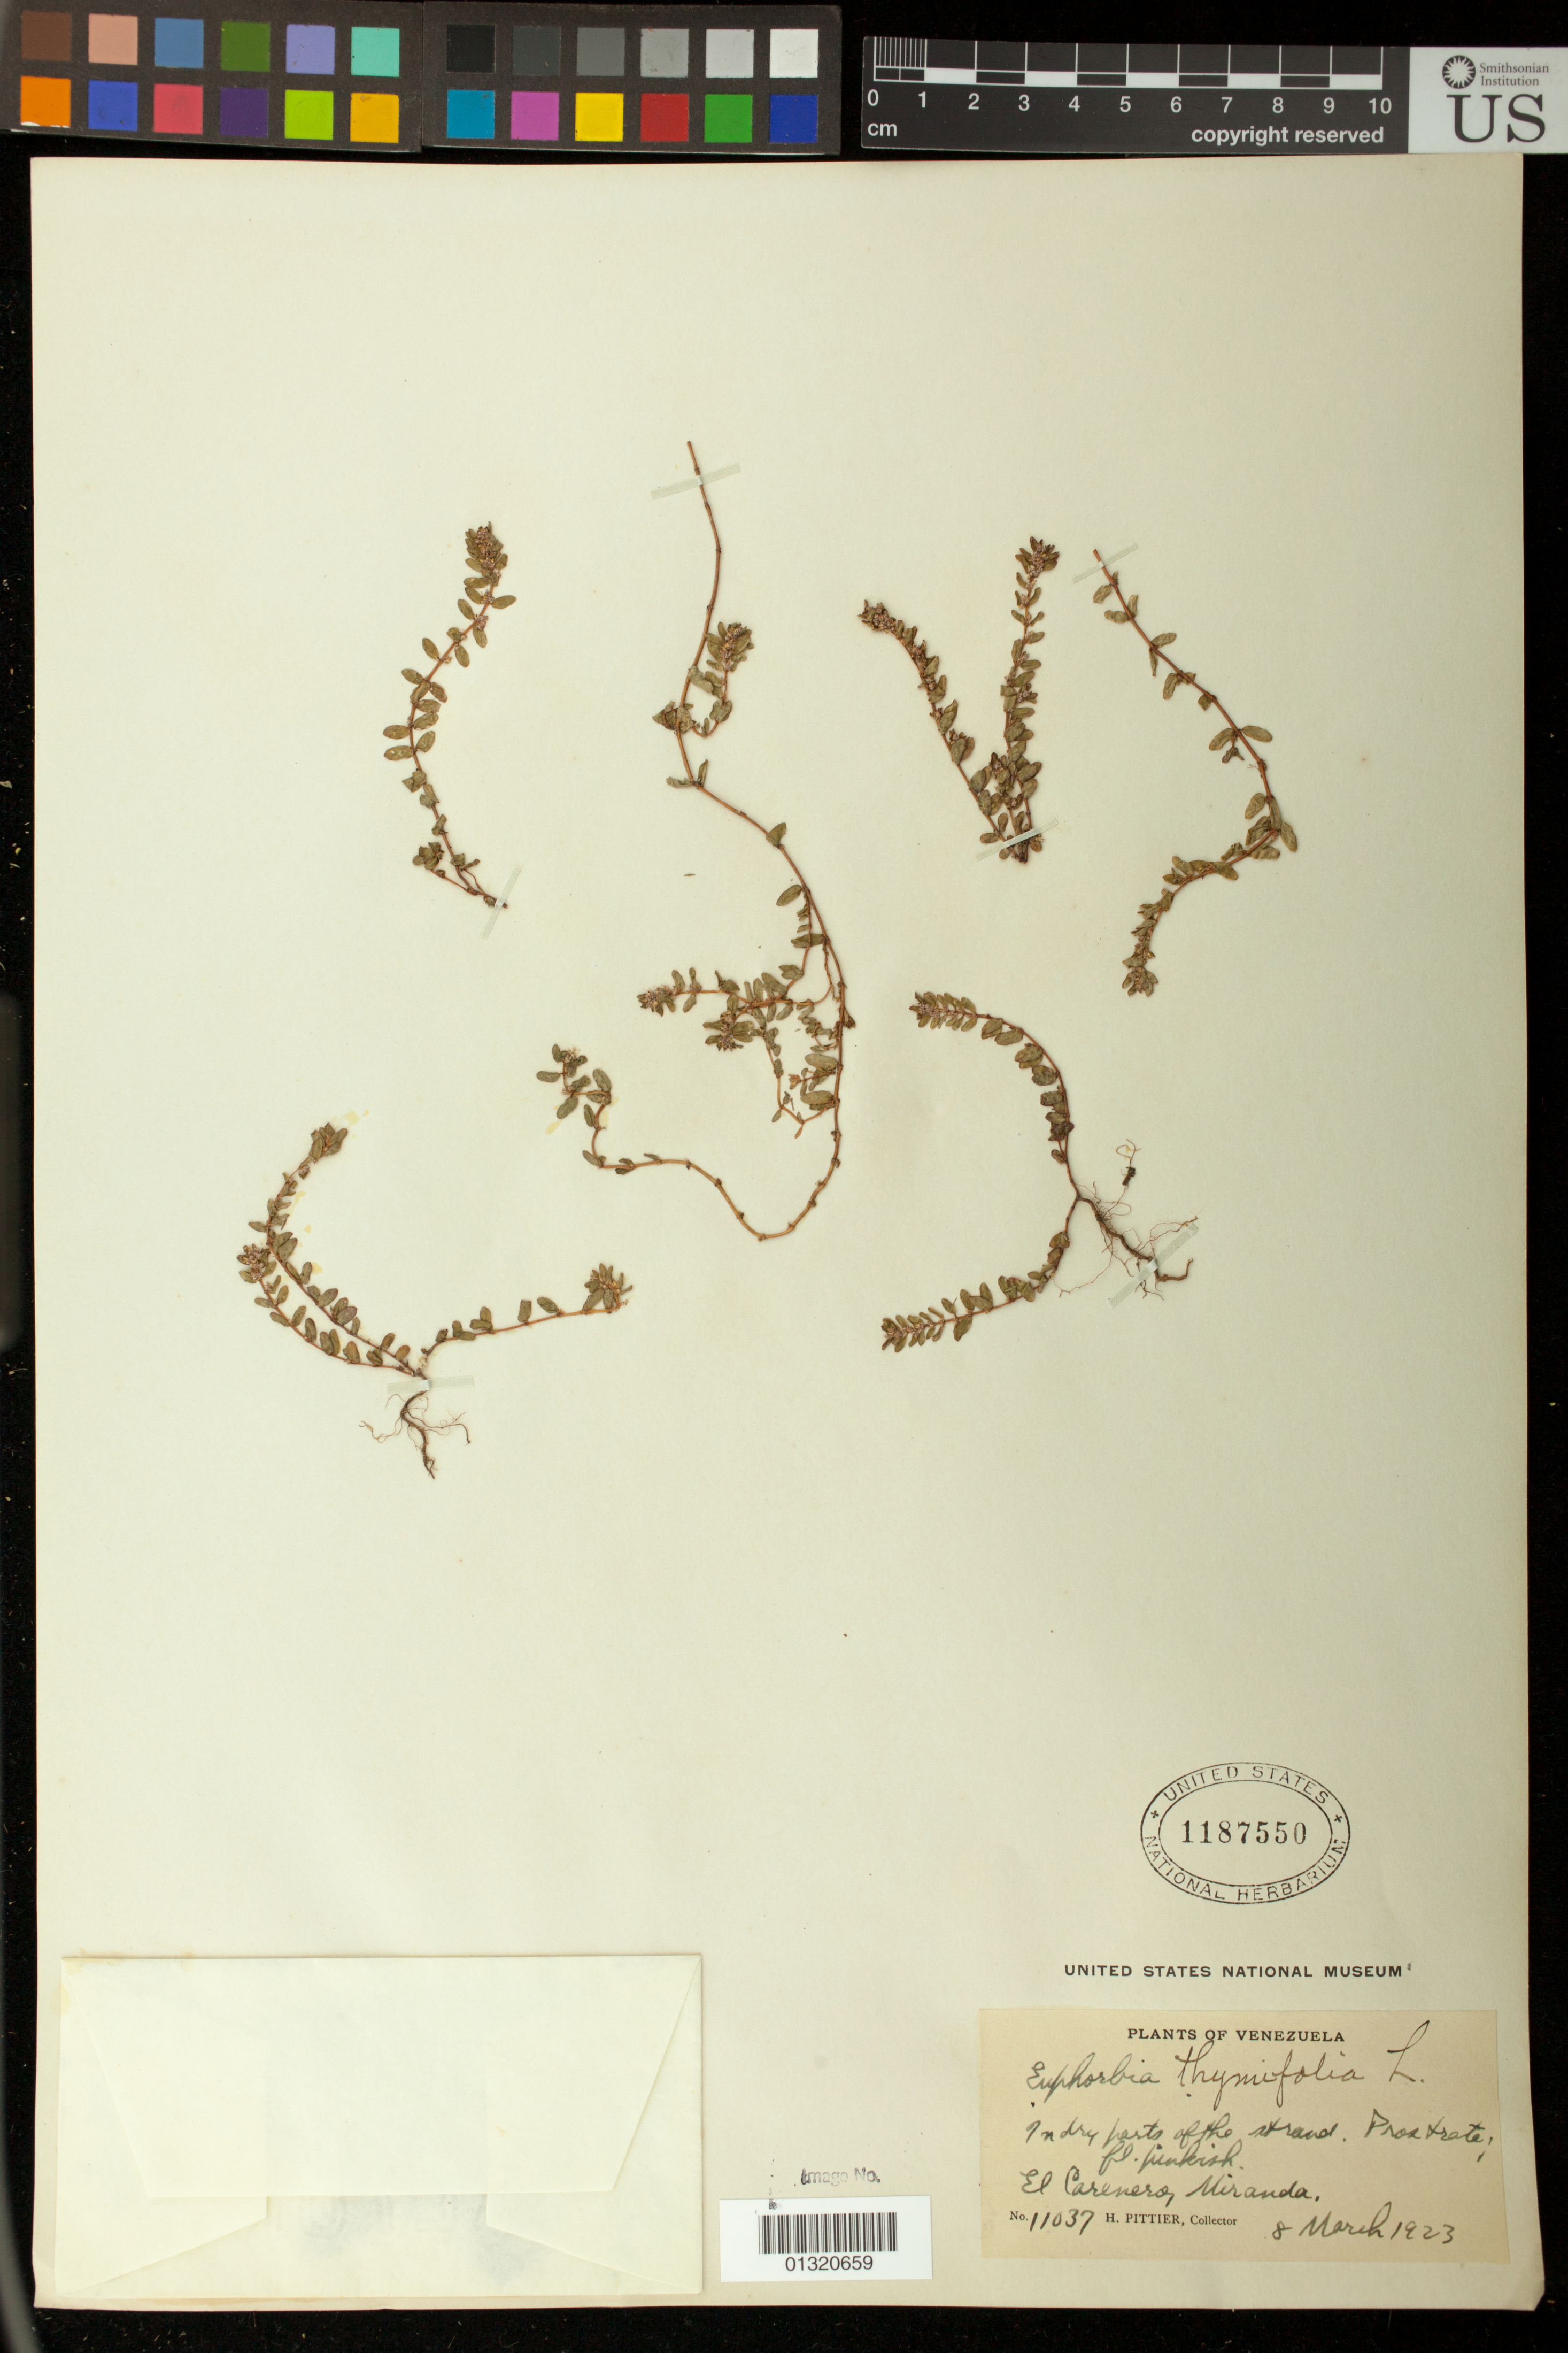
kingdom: Plantae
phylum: Tracheophyta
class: Magnoliopsida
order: Malpighiales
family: Euphorbiaceae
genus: Euphorbia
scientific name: Euphorbia thymifolia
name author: L.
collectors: H. F. Pittier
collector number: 11037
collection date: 1923-03-08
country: Venezuela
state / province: Miranda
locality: El Carenero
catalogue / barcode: US 1187550